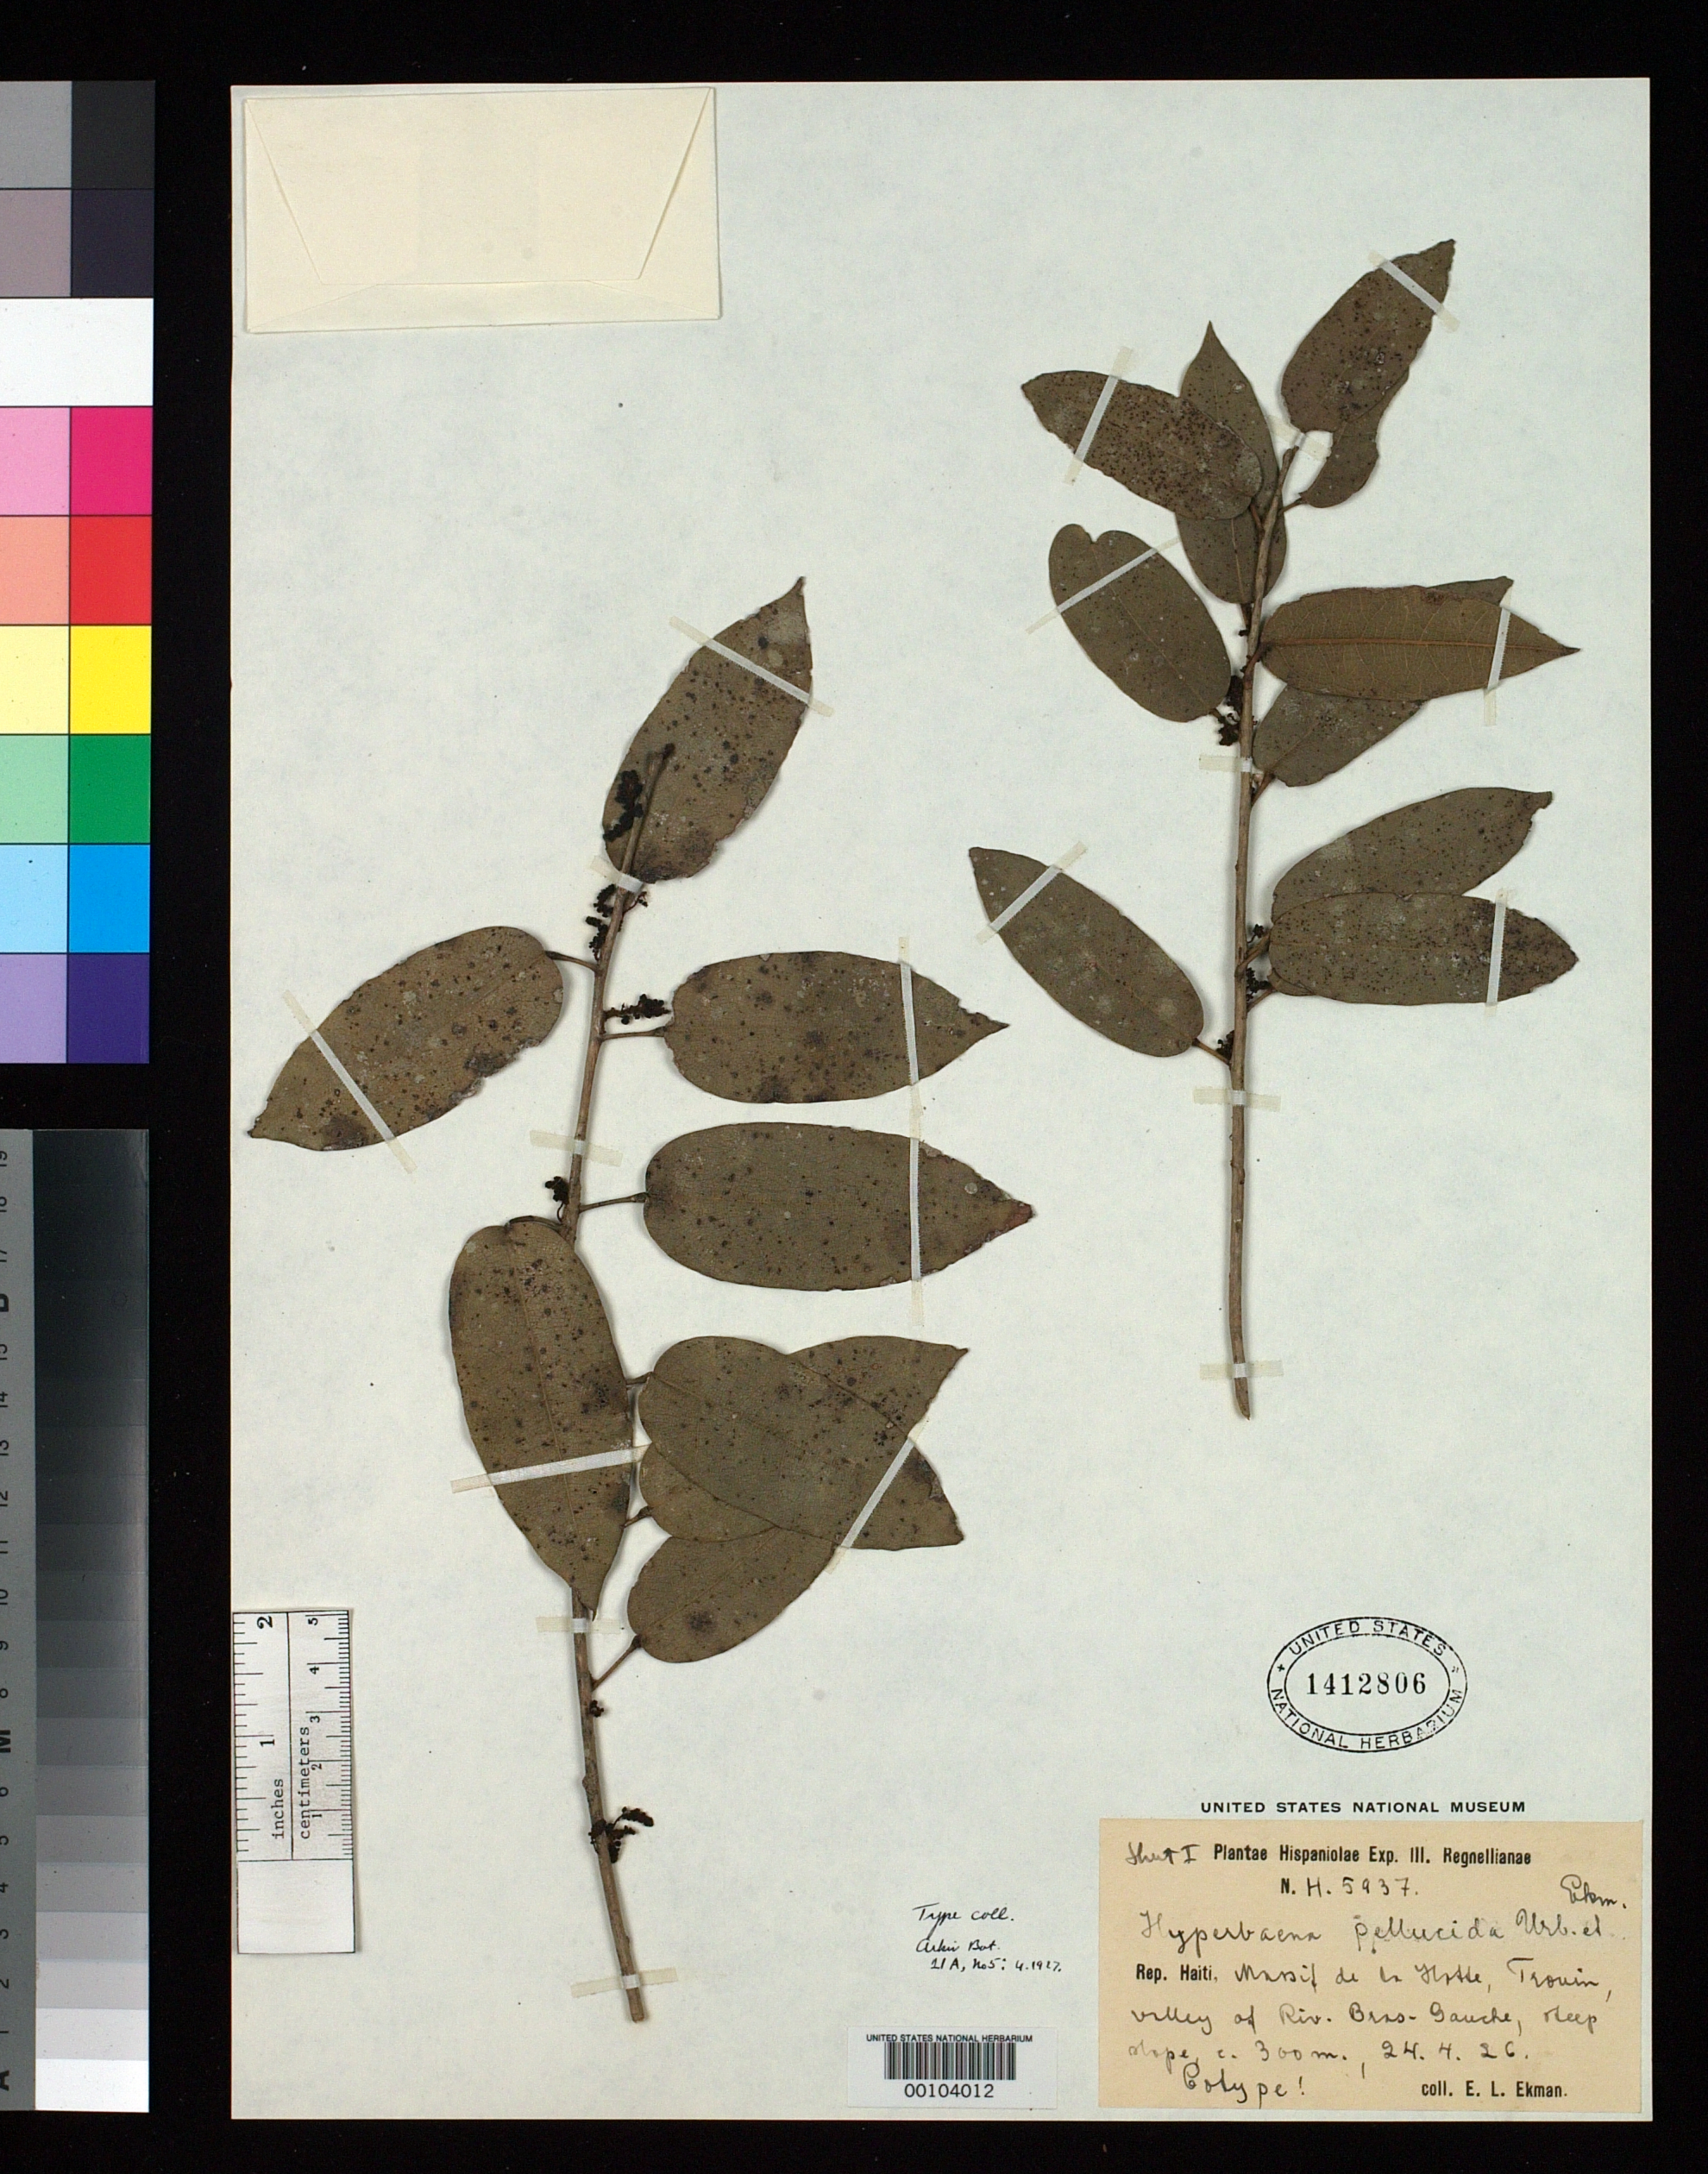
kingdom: Plantae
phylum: Tracheophyta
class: Magnoliopsida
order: Ranunculales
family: Menispermaceae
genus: Hyperbaena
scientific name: Hyperbaena pellucida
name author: Urb. & Ekman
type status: Isotype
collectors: E. L. Ekman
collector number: H 5937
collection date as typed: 24 Apr 1926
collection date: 1926-04-24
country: Haiti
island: Hispaniola Island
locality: Massif de La Hotte, Grand-Goavead Trouin, Riviere Bras-gayche.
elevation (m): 300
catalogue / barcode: US 1412806